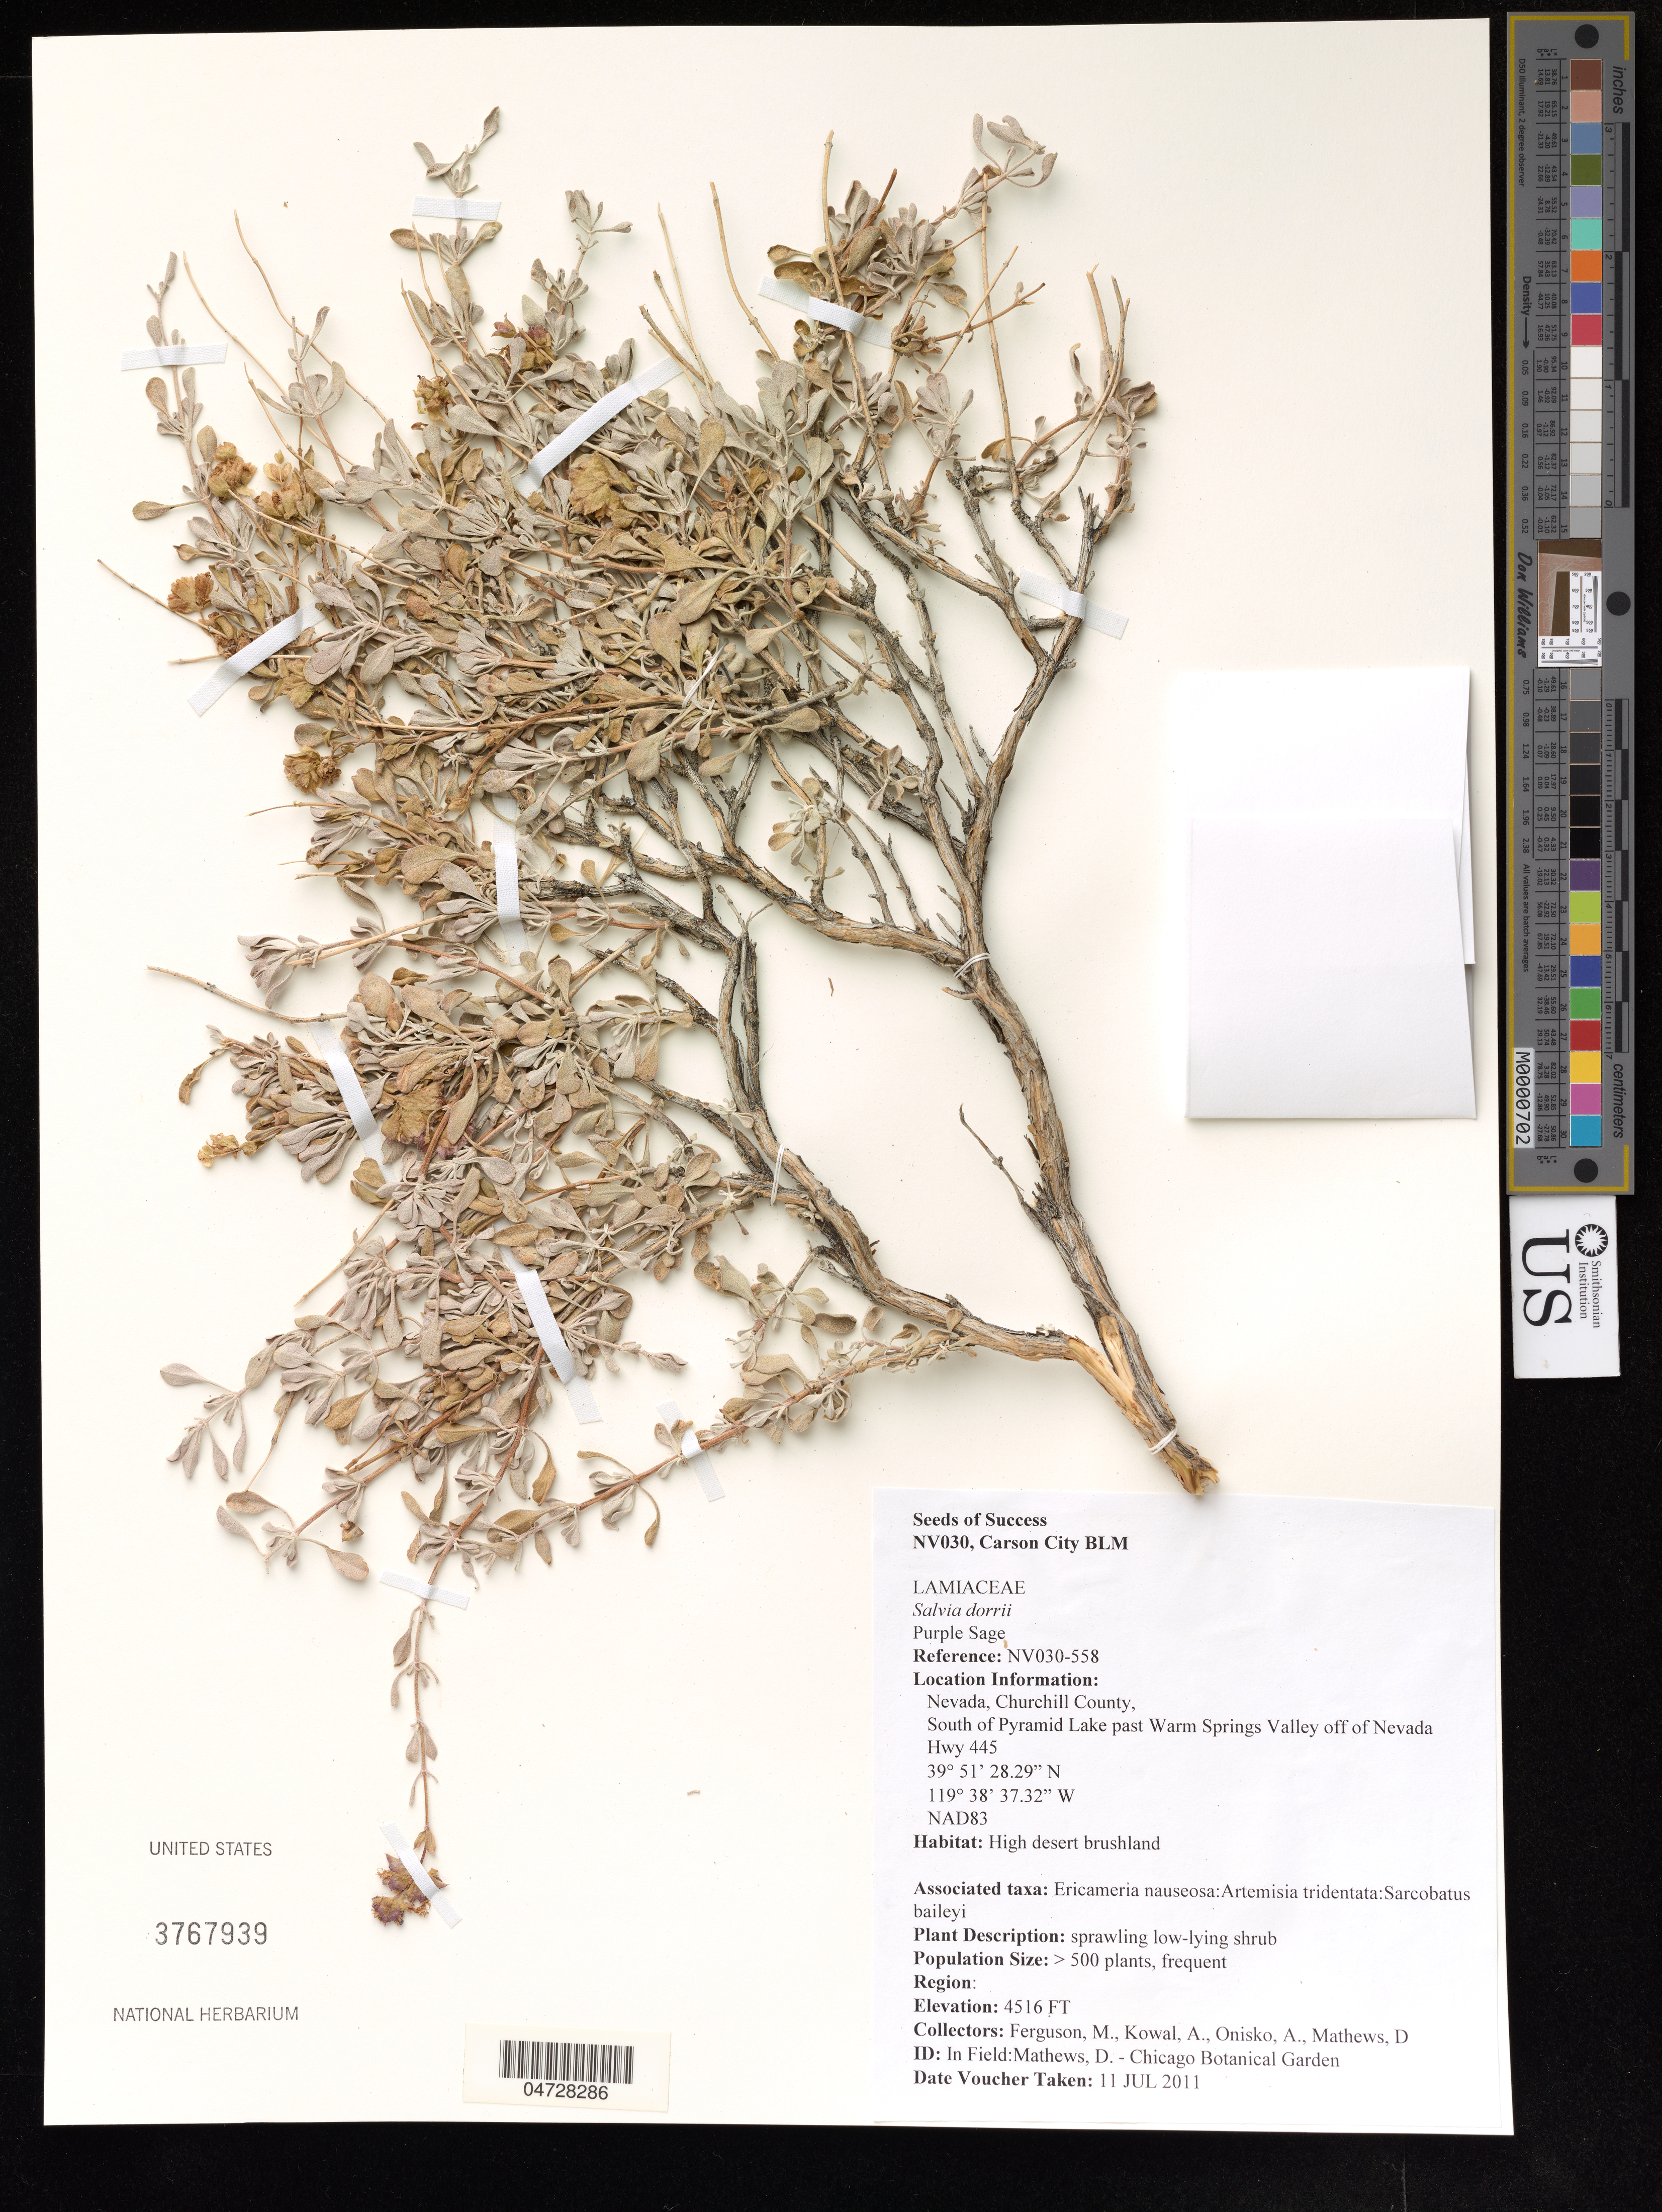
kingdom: Plantae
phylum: Tracheophyta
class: Magnoliopsida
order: Lamiales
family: Lamiaceae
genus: Salvia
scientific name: Salvia dorrii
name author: (Kellogg) Abrams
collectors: M. Ferguson, A. Kowal, A. Onisko & D. Mathews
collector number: NV030-558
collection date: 2011-07-11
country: United States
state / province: Nevada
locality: Churchill County, South of Pyramid Lake past Warm Springs Valley off of Nevada Hwy 445.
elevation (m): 1376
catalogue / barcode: US 3767939